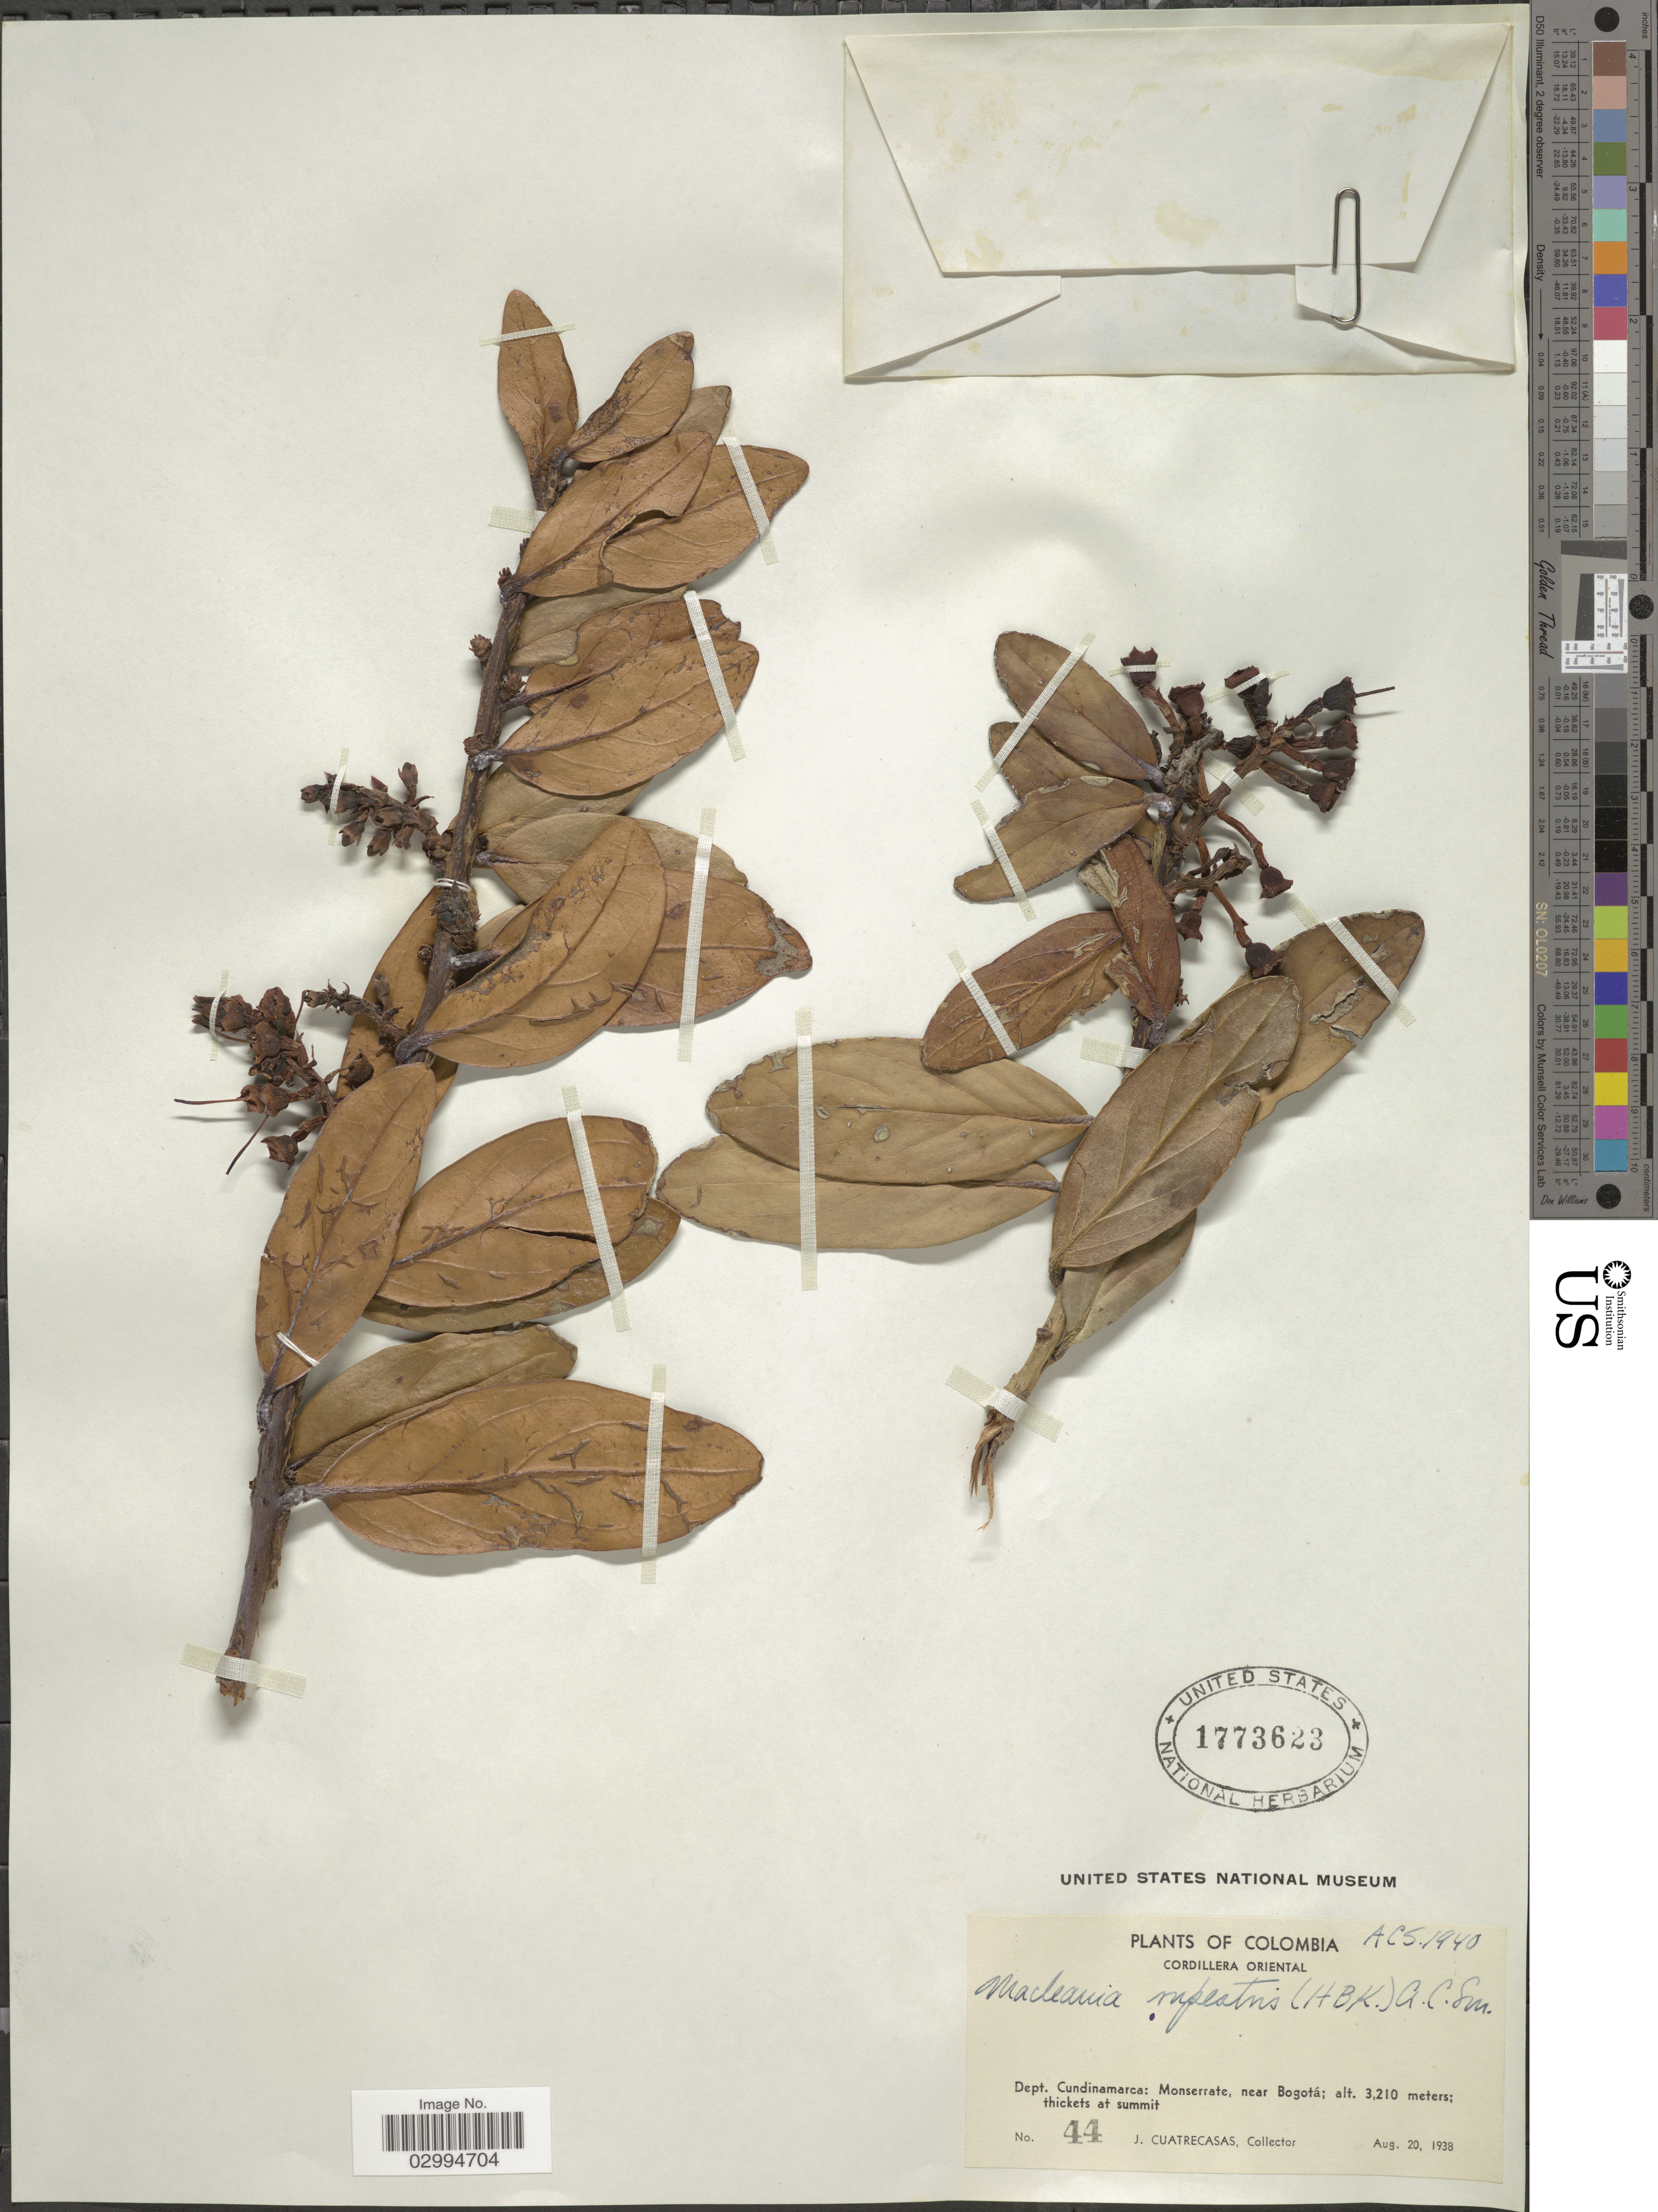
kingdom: Plantae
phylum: Tracheophyta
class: Magnoliopsida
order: Ericales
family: Ericaceae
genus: Macleania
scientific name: Macleania rupestris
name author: (Kunth) A.C. Sm.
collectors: J. Cuatrecasas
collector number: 44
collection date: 1938-08-20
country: Colombia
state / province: Cundinamarca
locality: Cordillera Oriental. Dept. Cundinamarca: Monserrate, near Bogotá.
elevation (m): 3210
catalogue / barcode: US 1773623